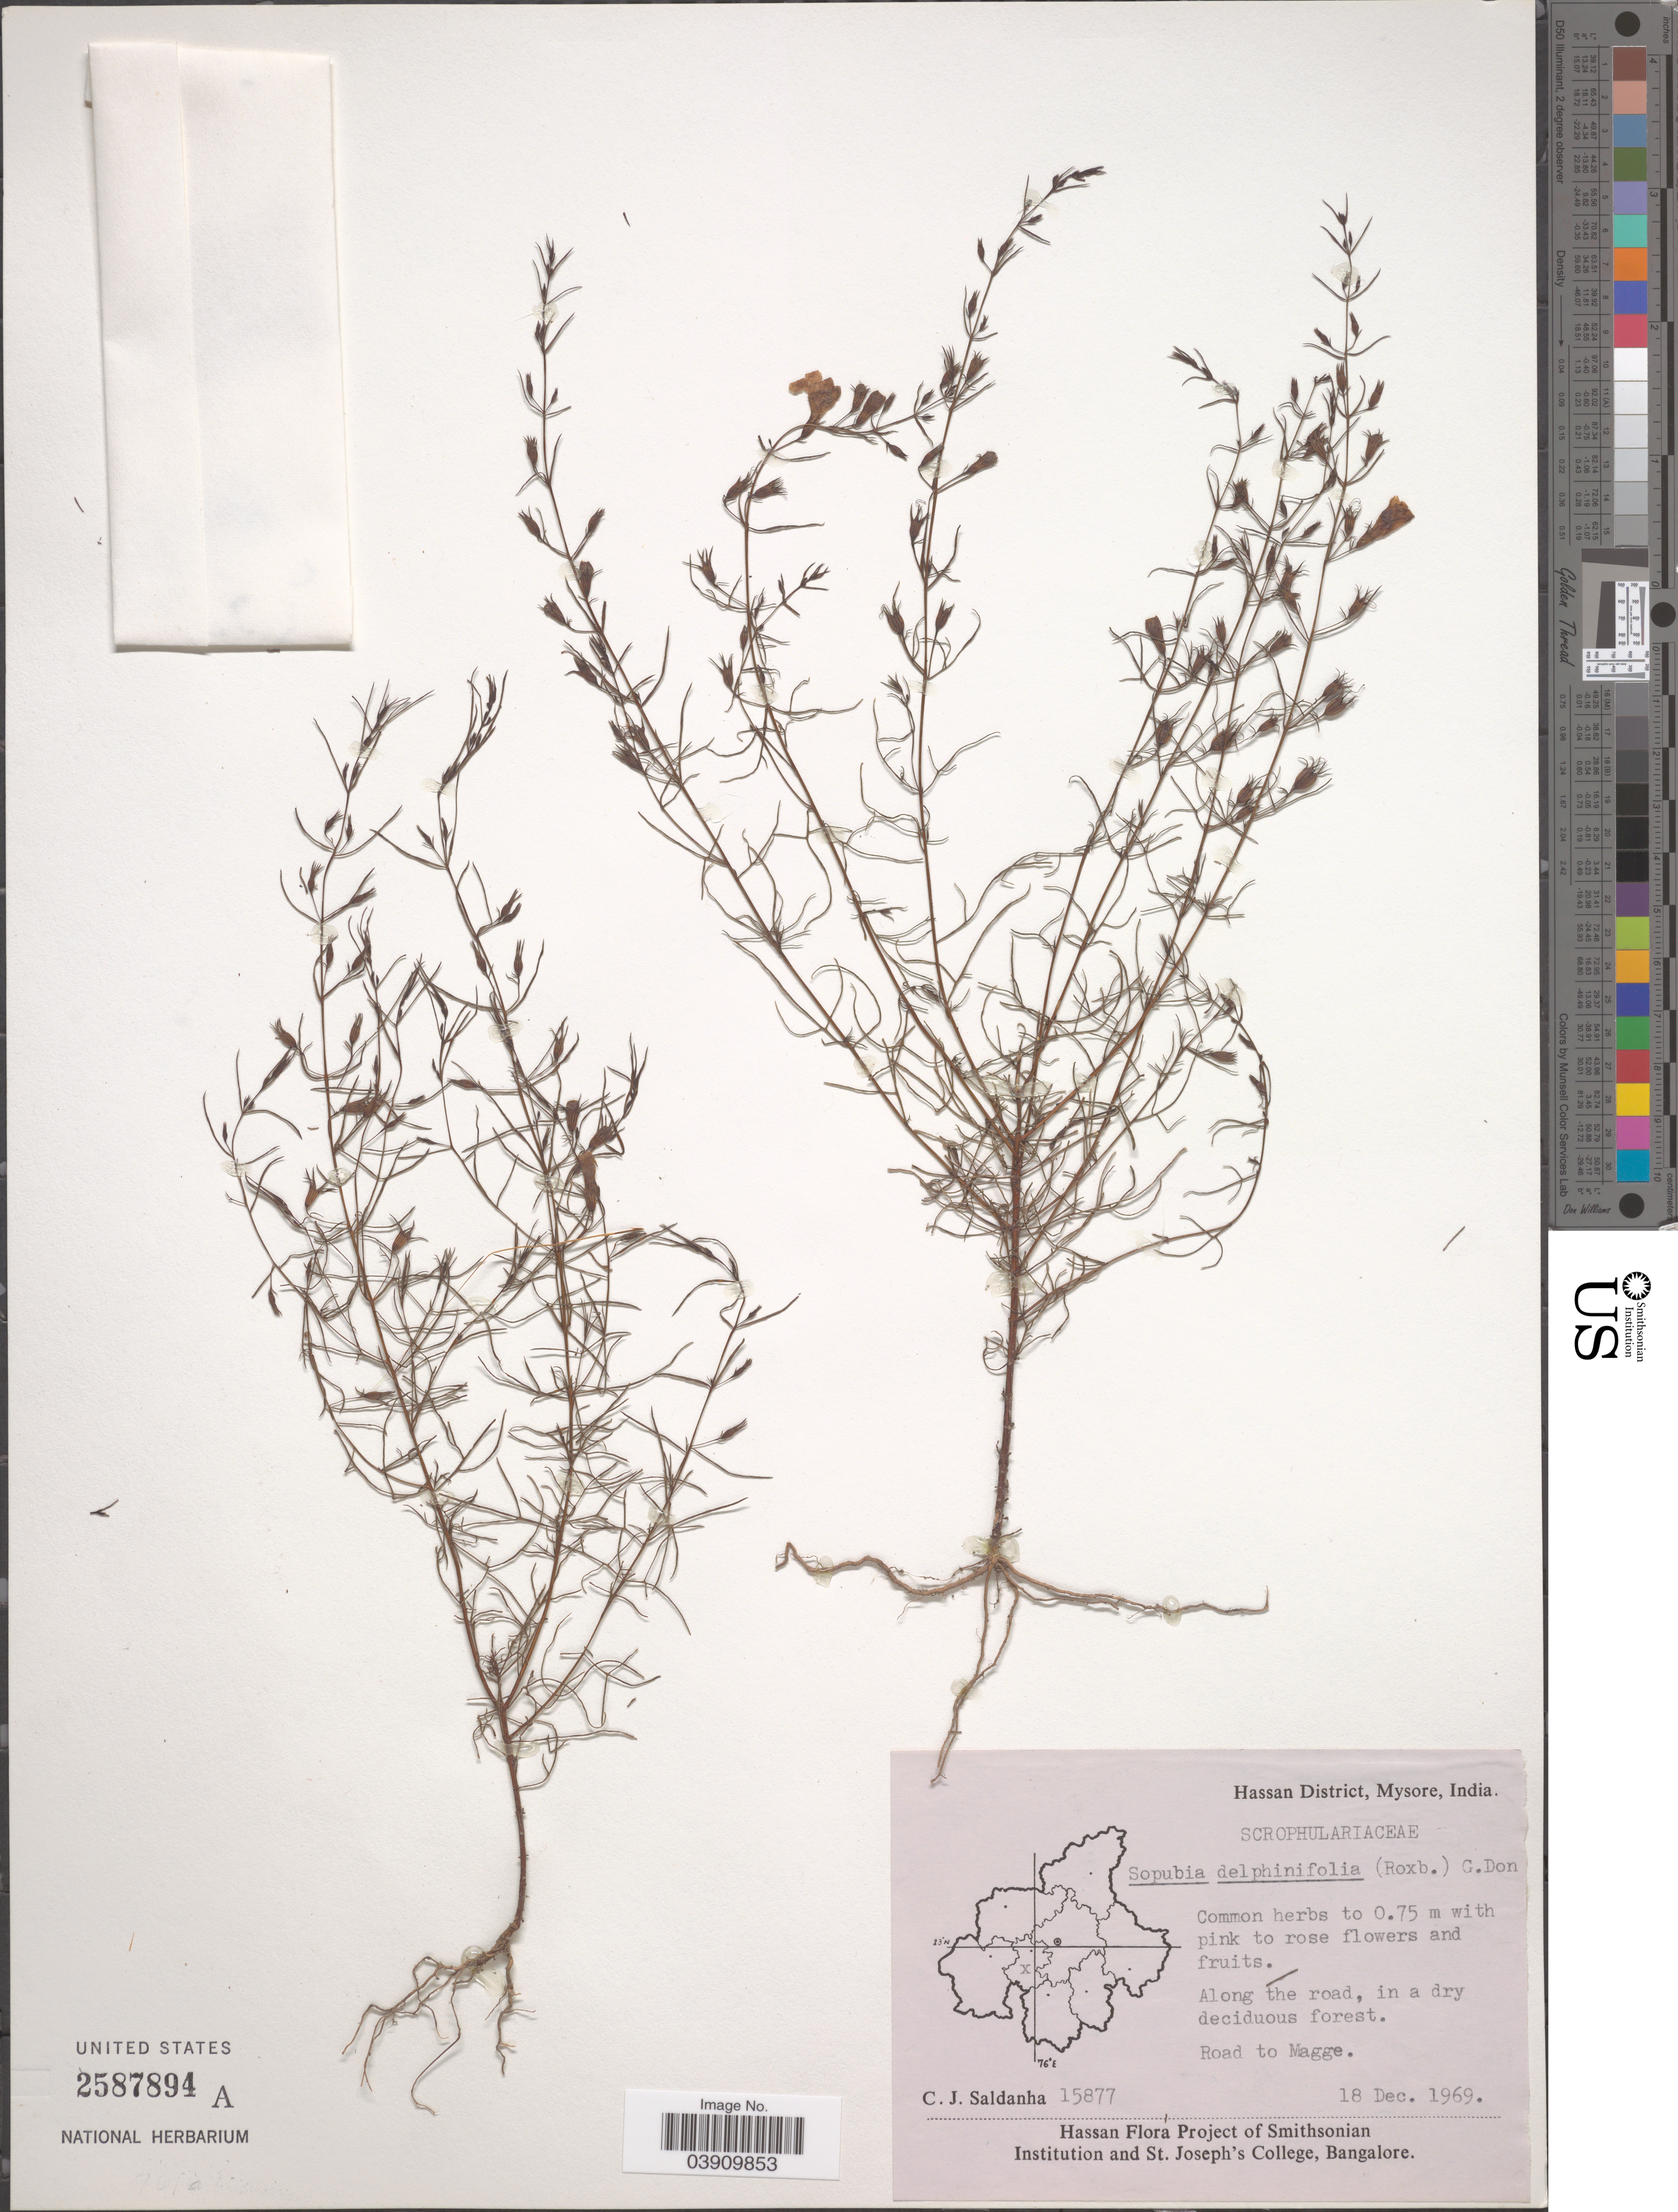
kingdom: Plantae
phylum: Tracheophyta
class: Magnoliopsida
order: Lamiales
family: Orobanchaceae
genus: Sopubia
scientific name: Sopubia delphinifolia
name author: G. Don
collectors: C. J. Saldanha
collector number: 15877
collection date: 1969-12-18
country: India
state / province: Karnataka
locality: Hassan District, Mysore. Road to Magge.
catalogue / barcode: US 2587894A